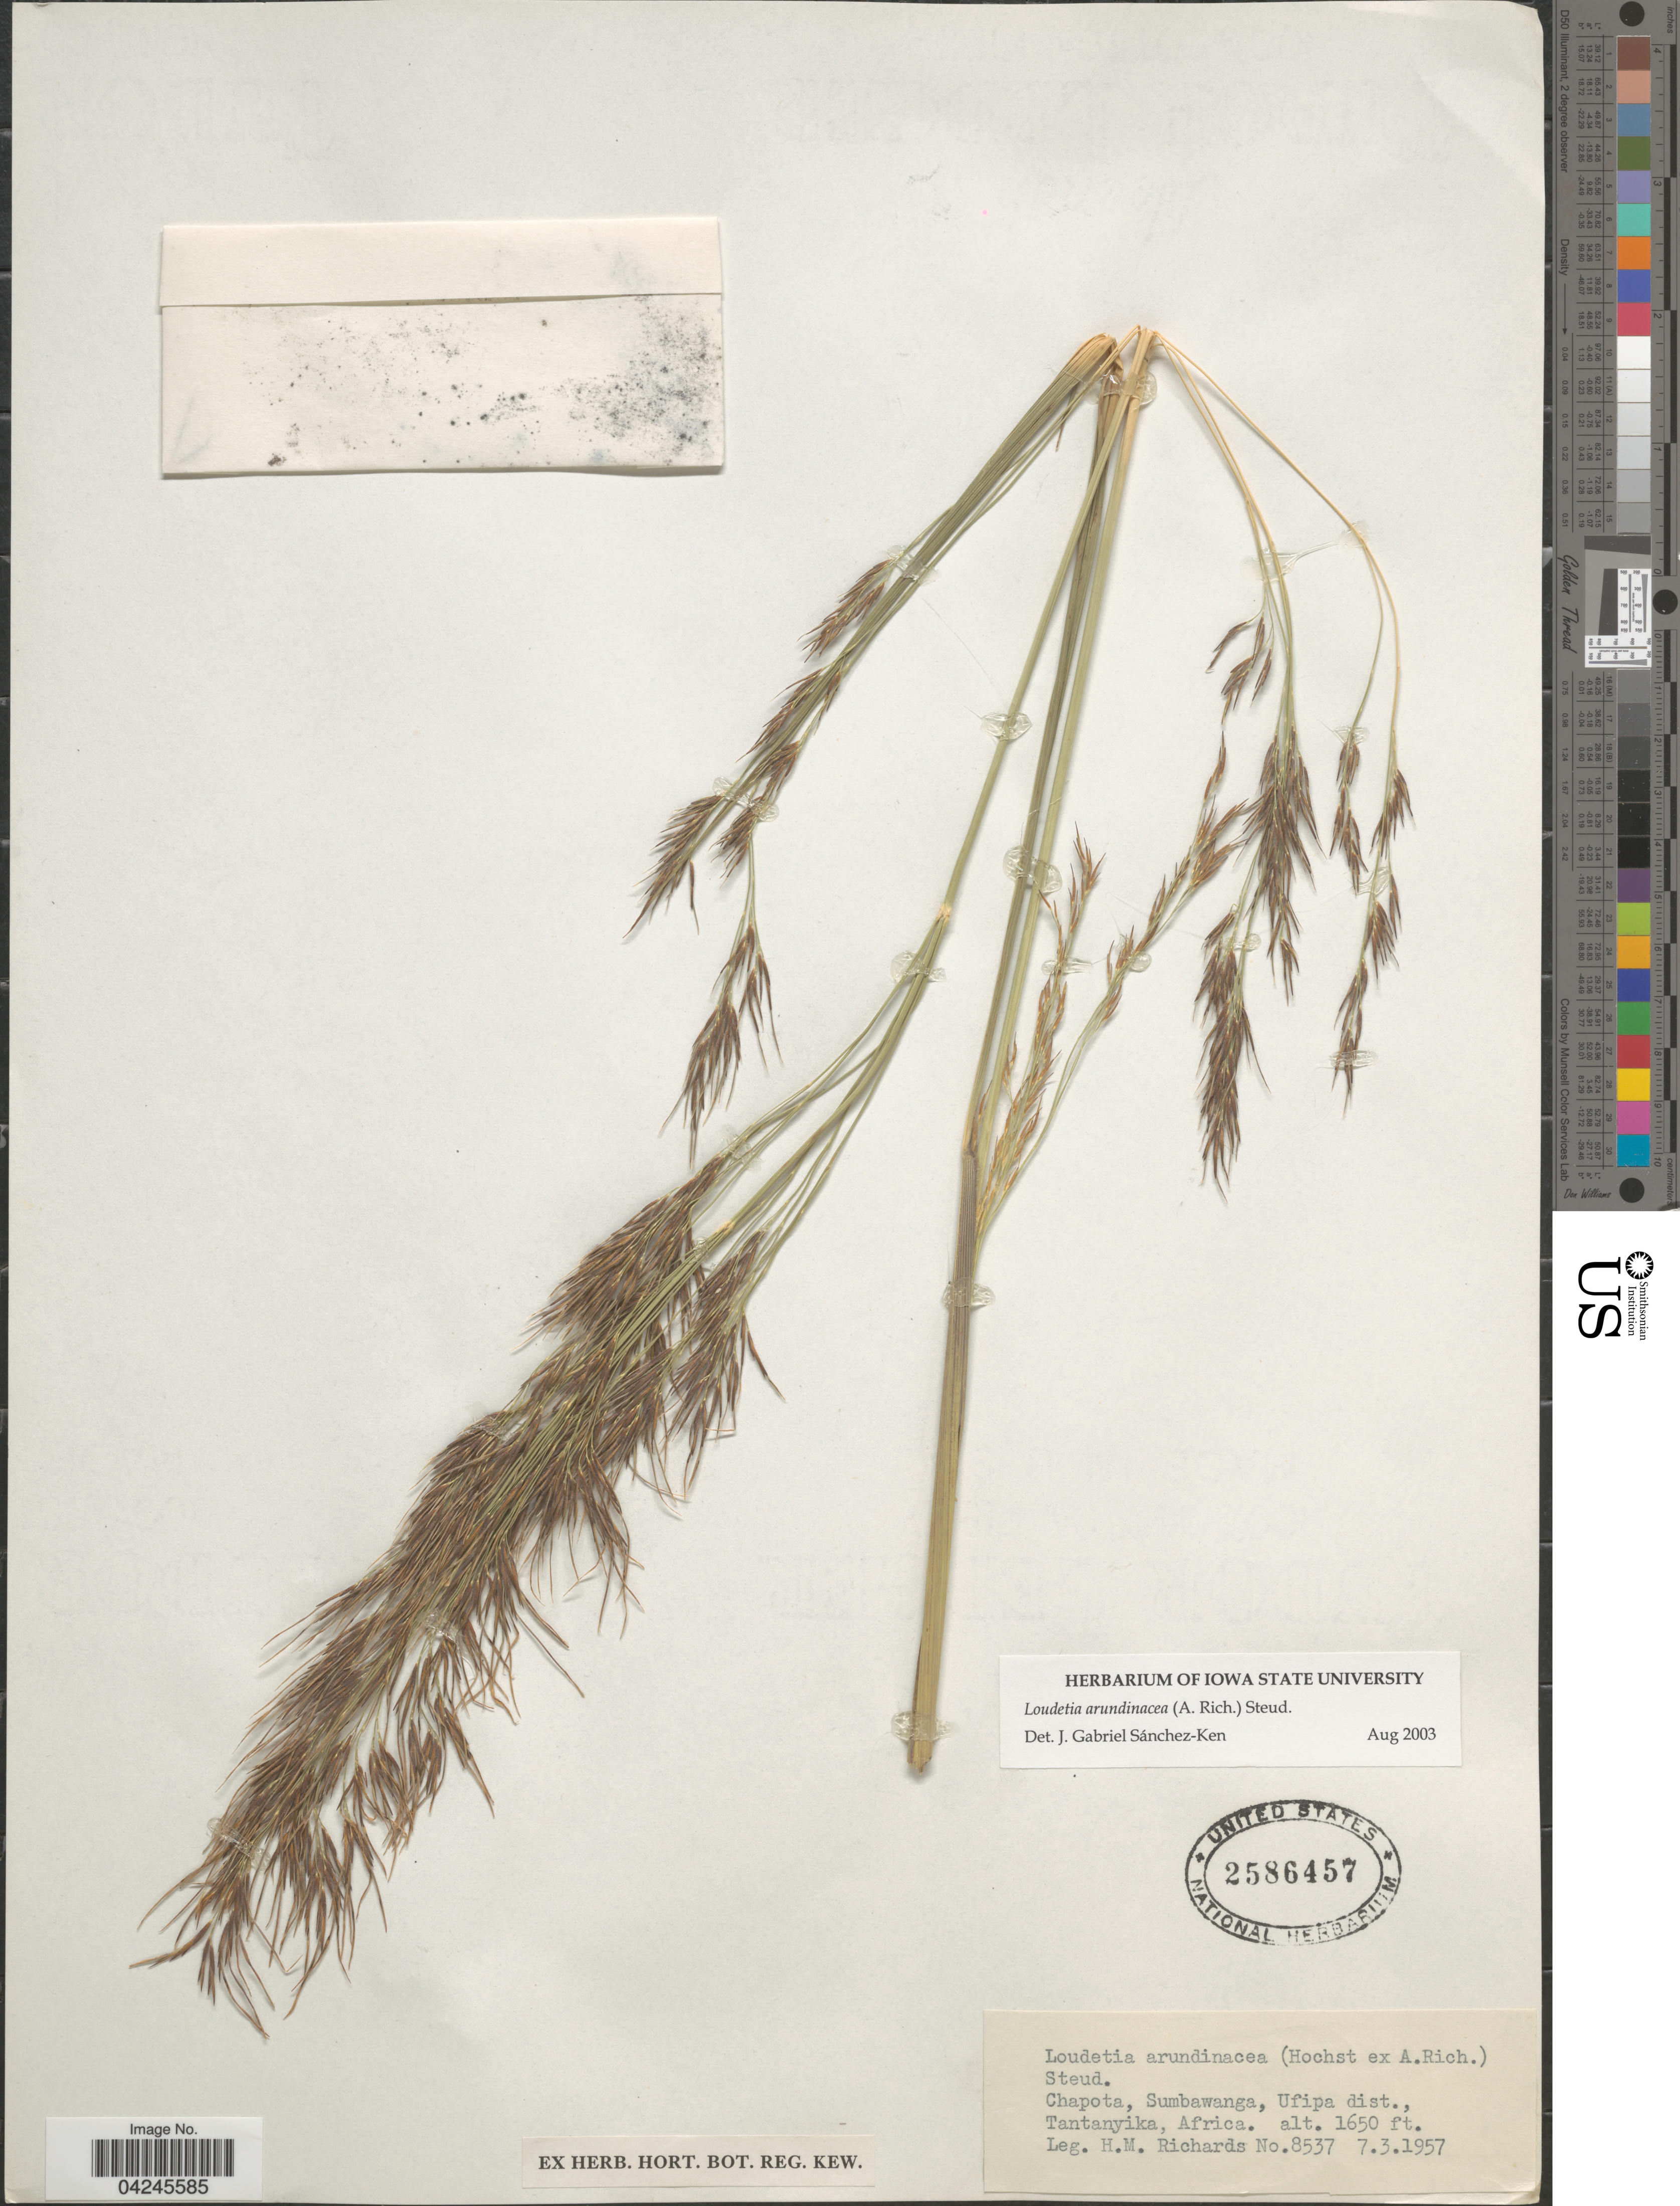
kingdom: Plantae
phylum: Tracheophyta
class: Liliopsida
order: Poales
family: Poaceae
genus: Loudetia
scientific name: Loudetia arundinacea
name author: (Hochst. ex A. Rich.) Steud.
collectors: H. Richards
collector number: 8537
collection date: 1957-03-07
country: Tanzania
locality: Chapota, Sumbawanga, Ufipa dist., Tantanyika, Africa.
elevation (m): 503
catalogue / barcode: US 2586457